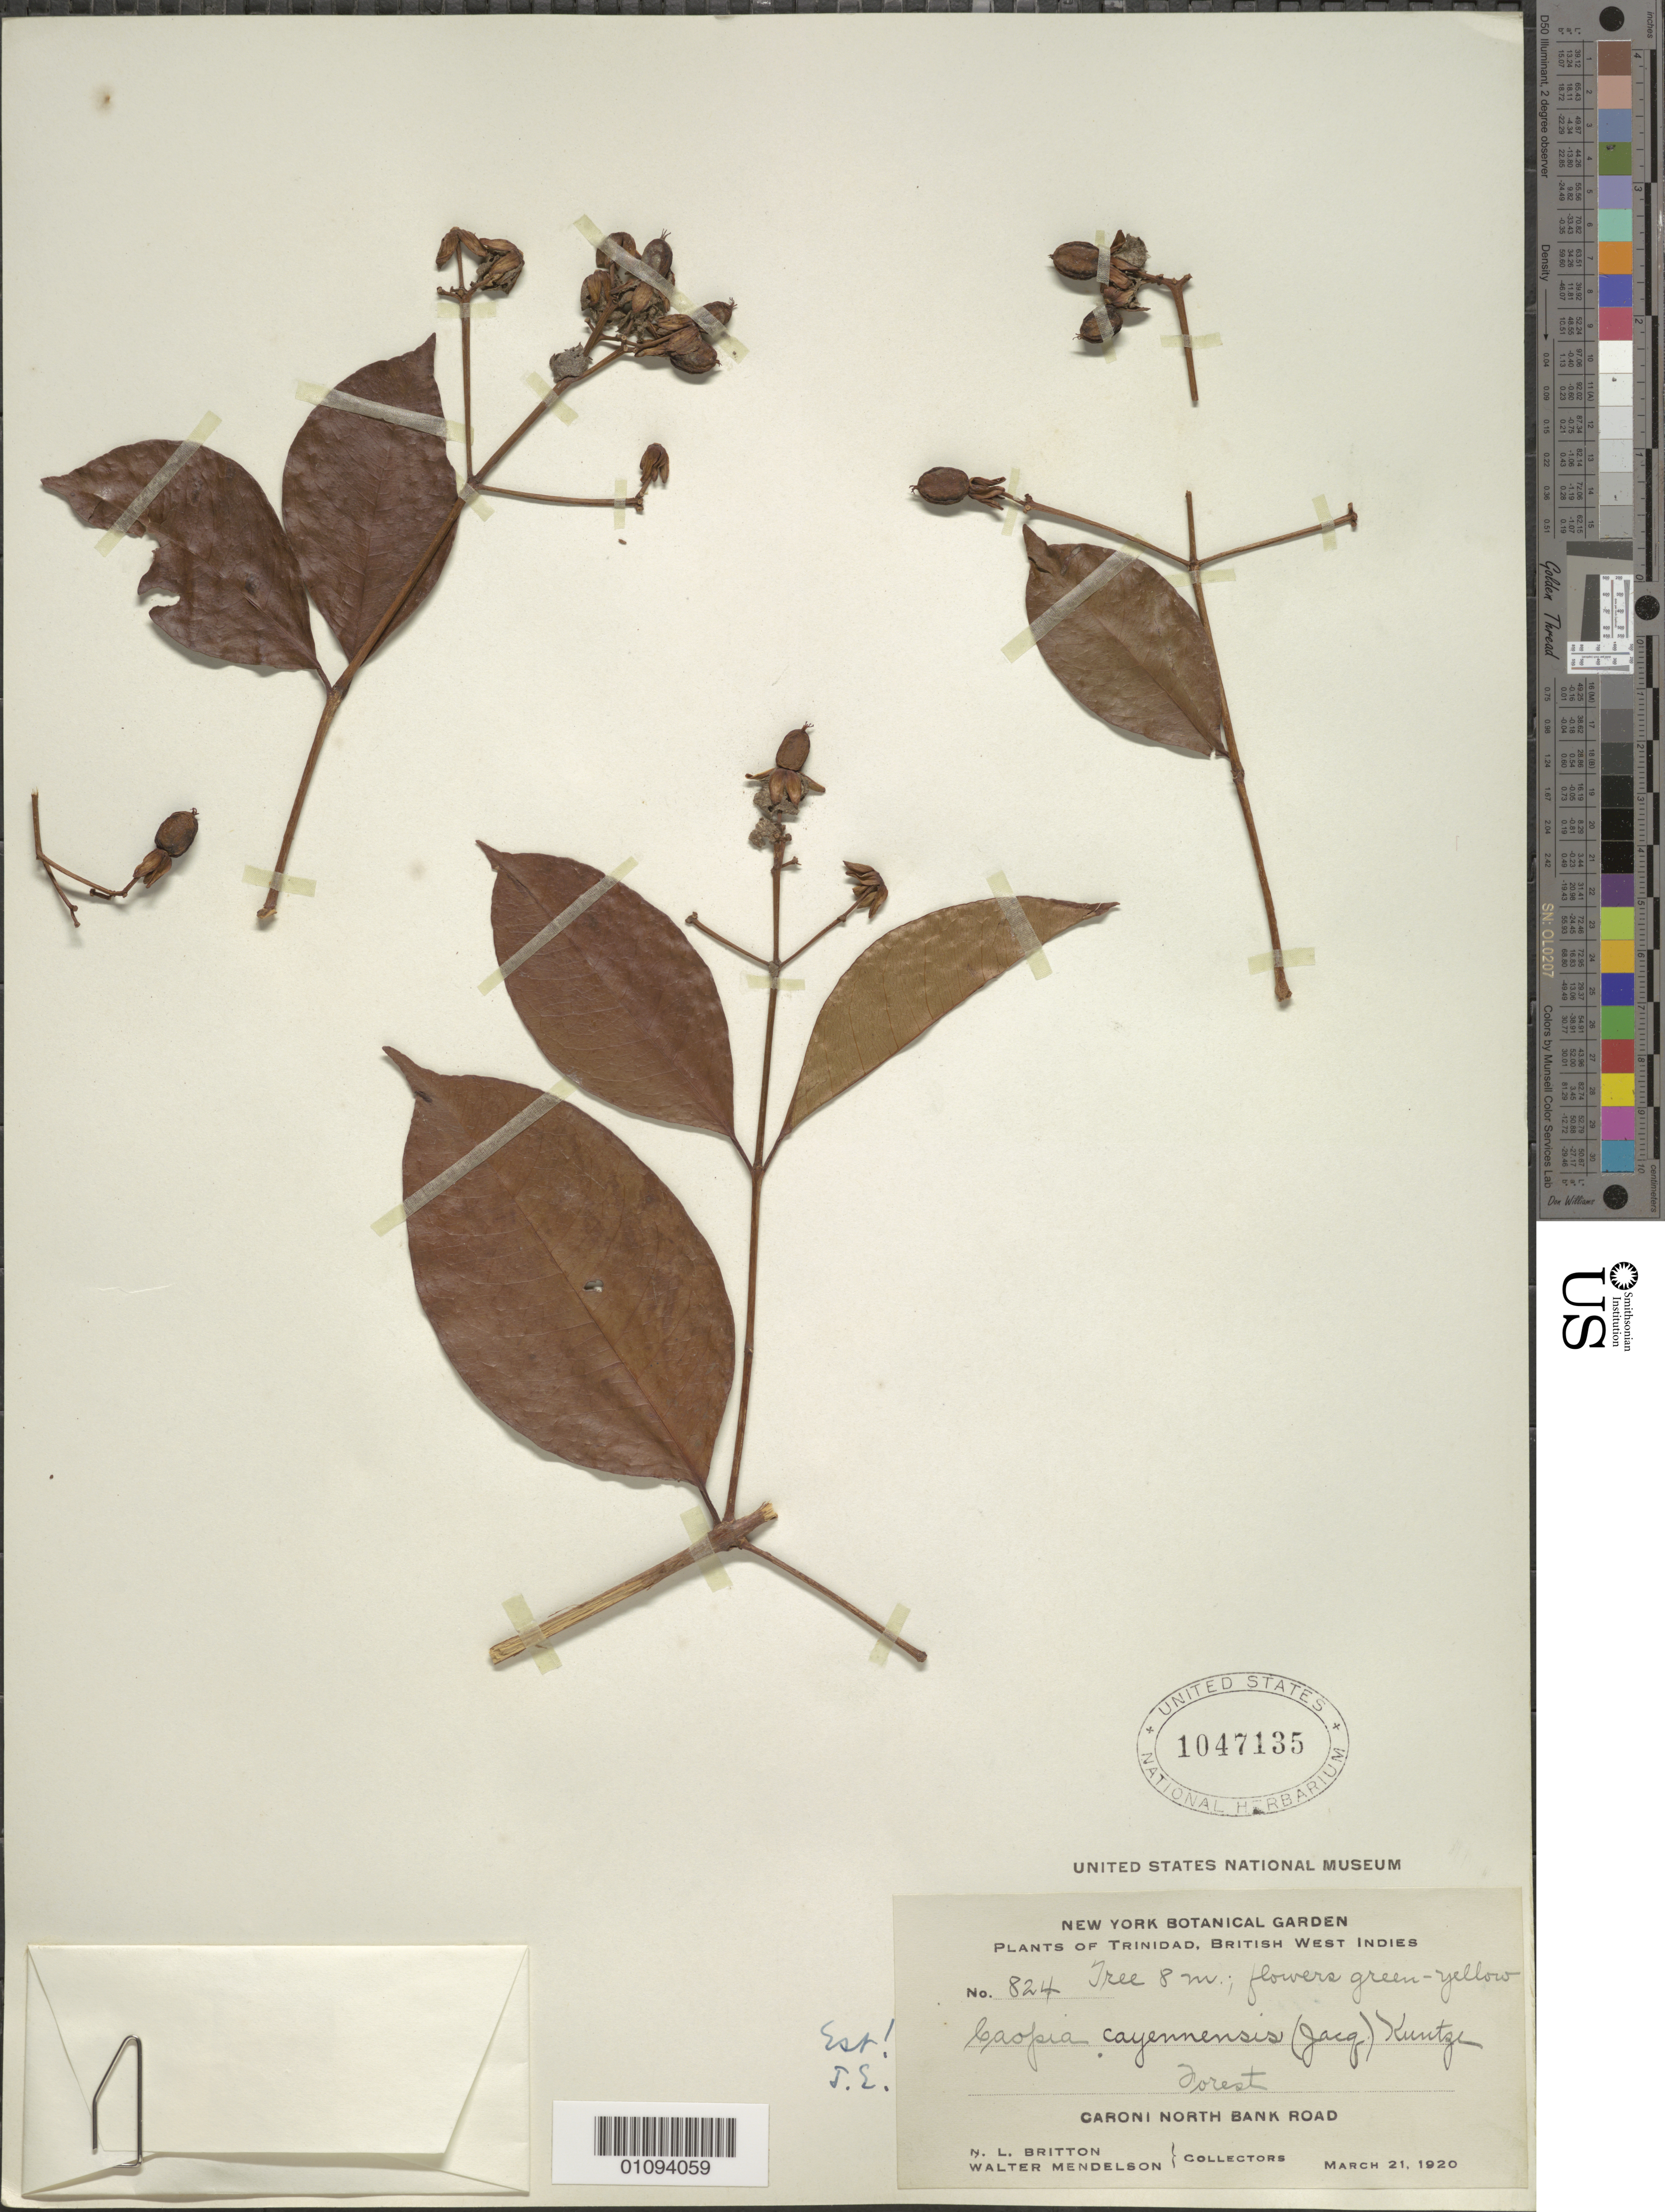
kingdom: Plantae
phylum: Tracheophyta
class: Magnoliopsida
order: Malpighiales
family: Hypericaceae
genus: Vismia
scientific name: Vismia cayennensis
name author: (Jacq.) Pers.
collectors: N. Britton & W. Mendelson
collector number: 824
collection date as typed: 21 Mar 1920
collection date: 1920-03-21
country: Trinidad and Tobago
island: Trinidad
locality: Caroni N Bank Road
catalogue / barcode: US 1047135